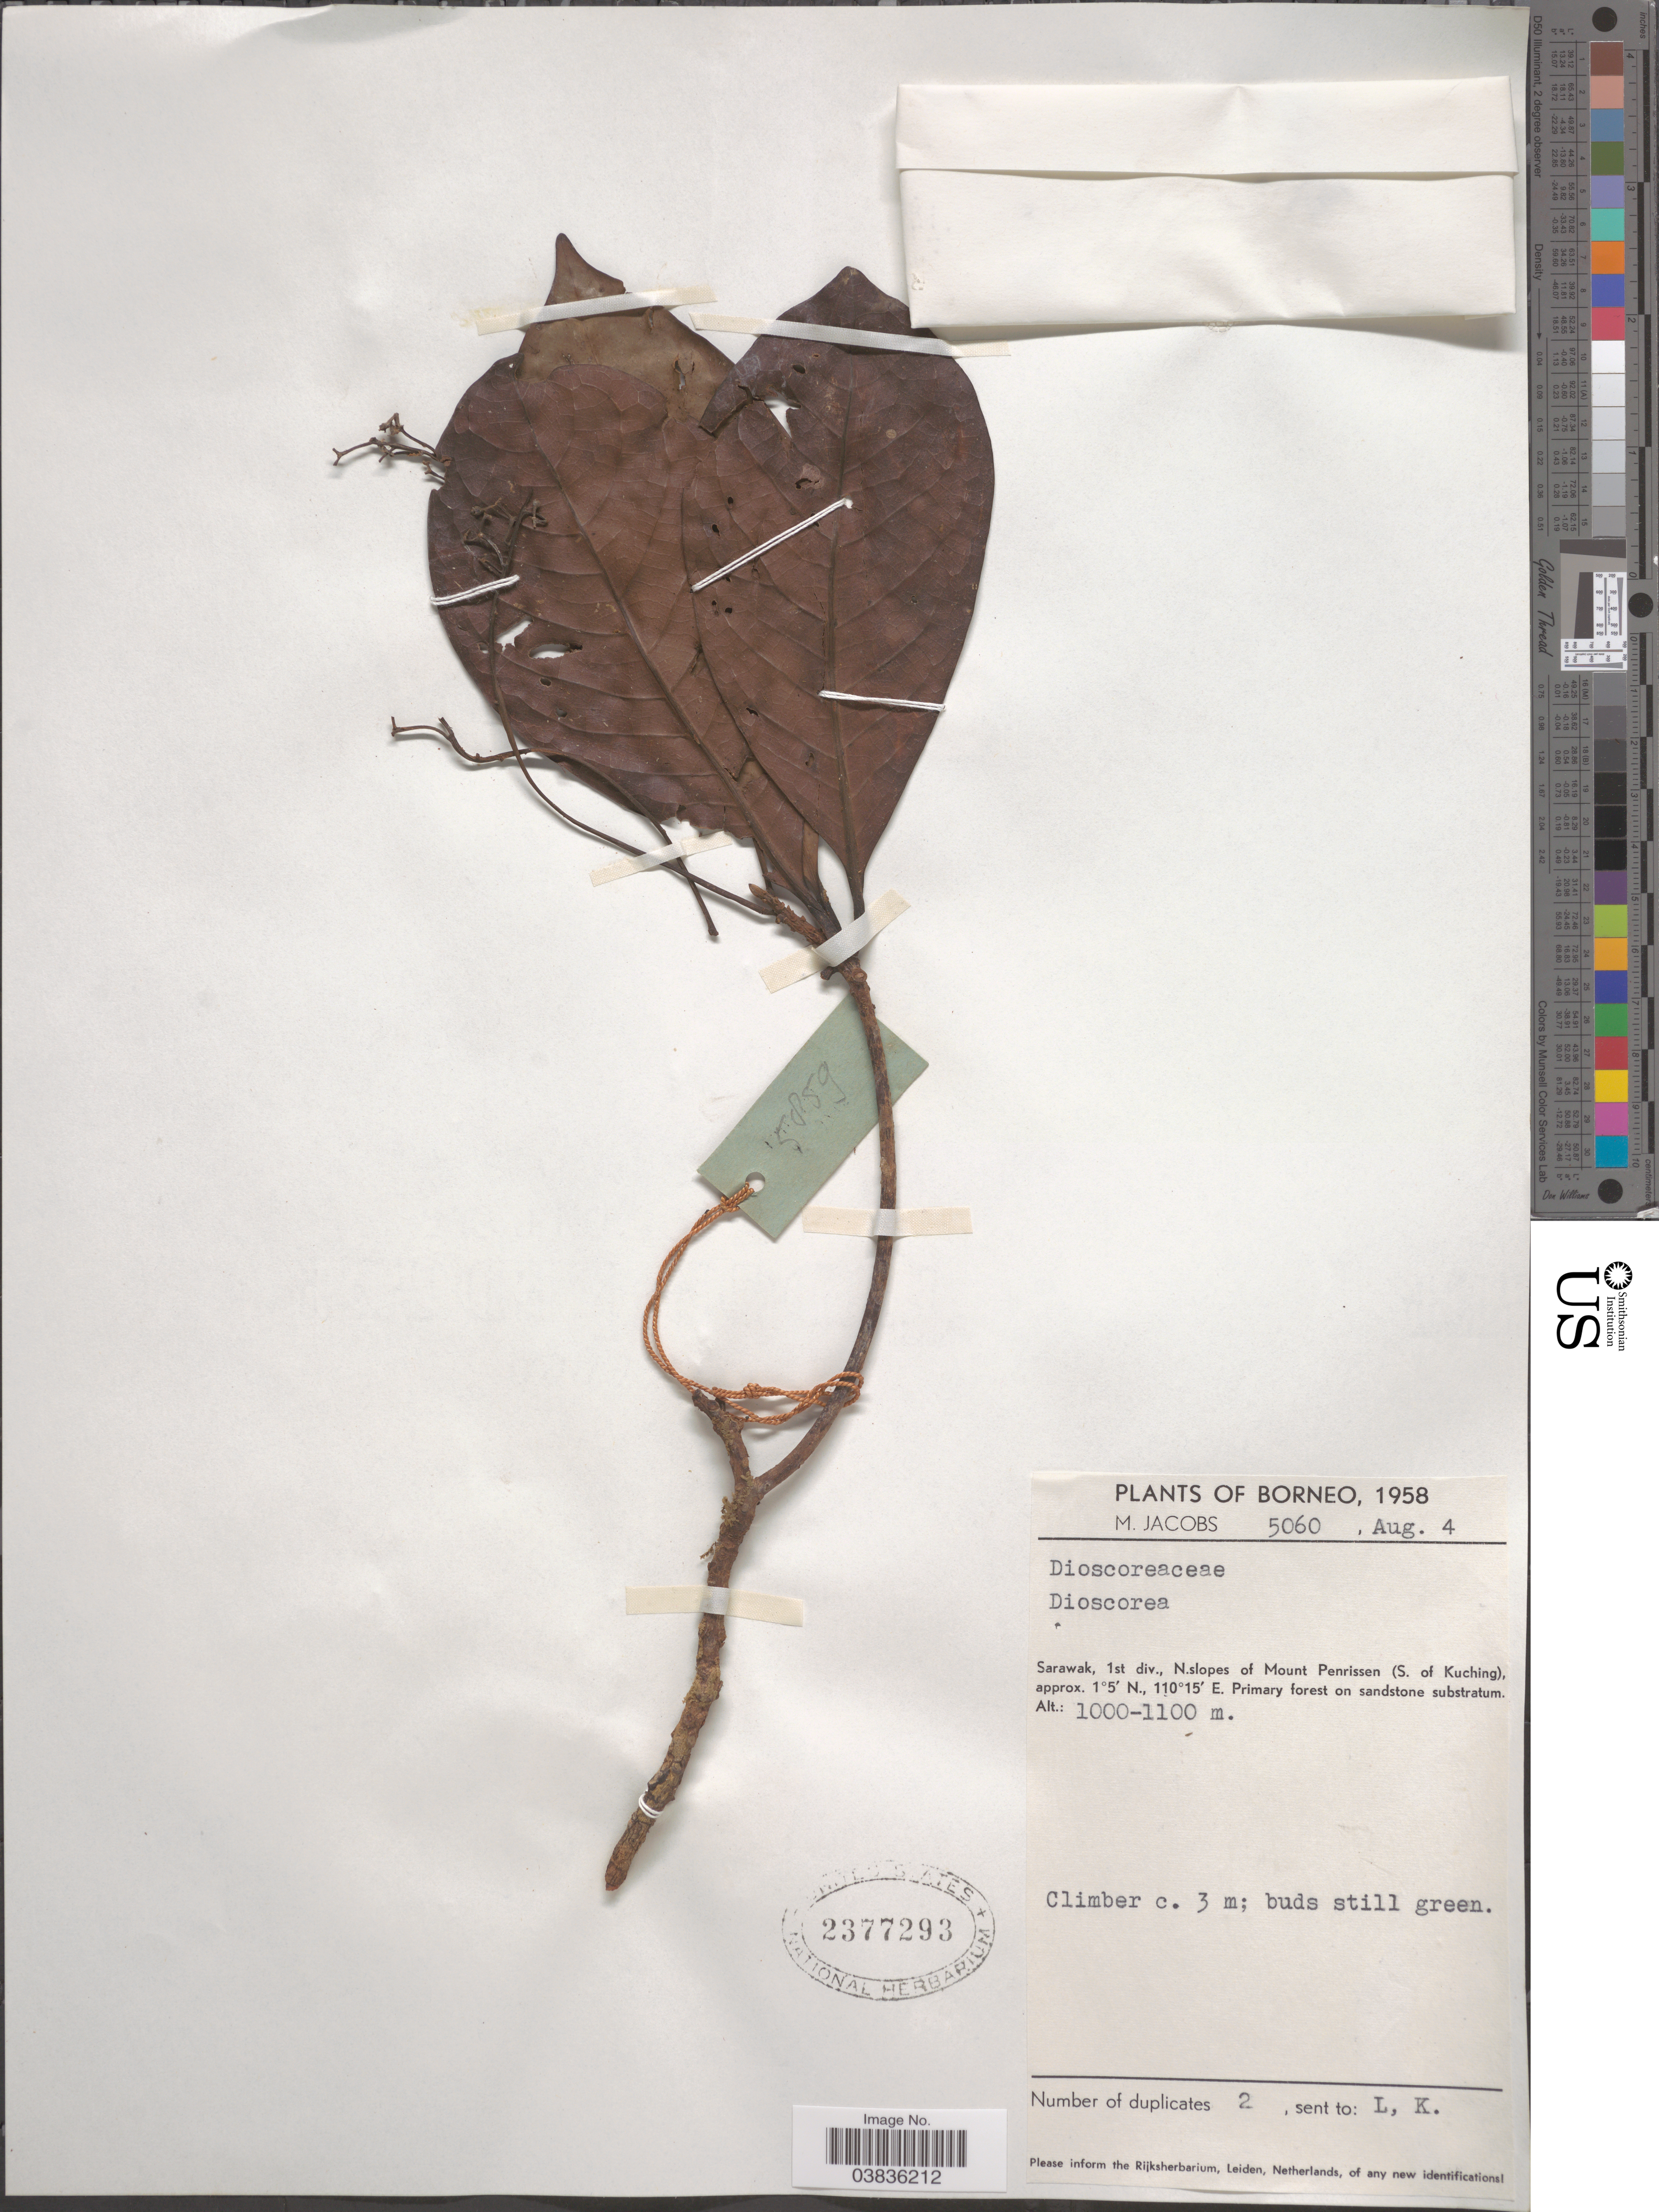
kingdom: Plantae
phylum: Tracheophyta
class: Liliopsida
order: Dioscoreales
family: Dioscoreaceae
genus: Dioscorea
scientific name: Dioscorea sp.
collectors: M. Jacobs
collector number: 5060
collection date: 1958-08-04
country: Malaysia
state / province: Sarawak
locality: Borneo. 1st div., N.slopes of Mount Penrissen (S. of Kuching).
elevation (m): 1000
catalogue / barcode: US 2377293